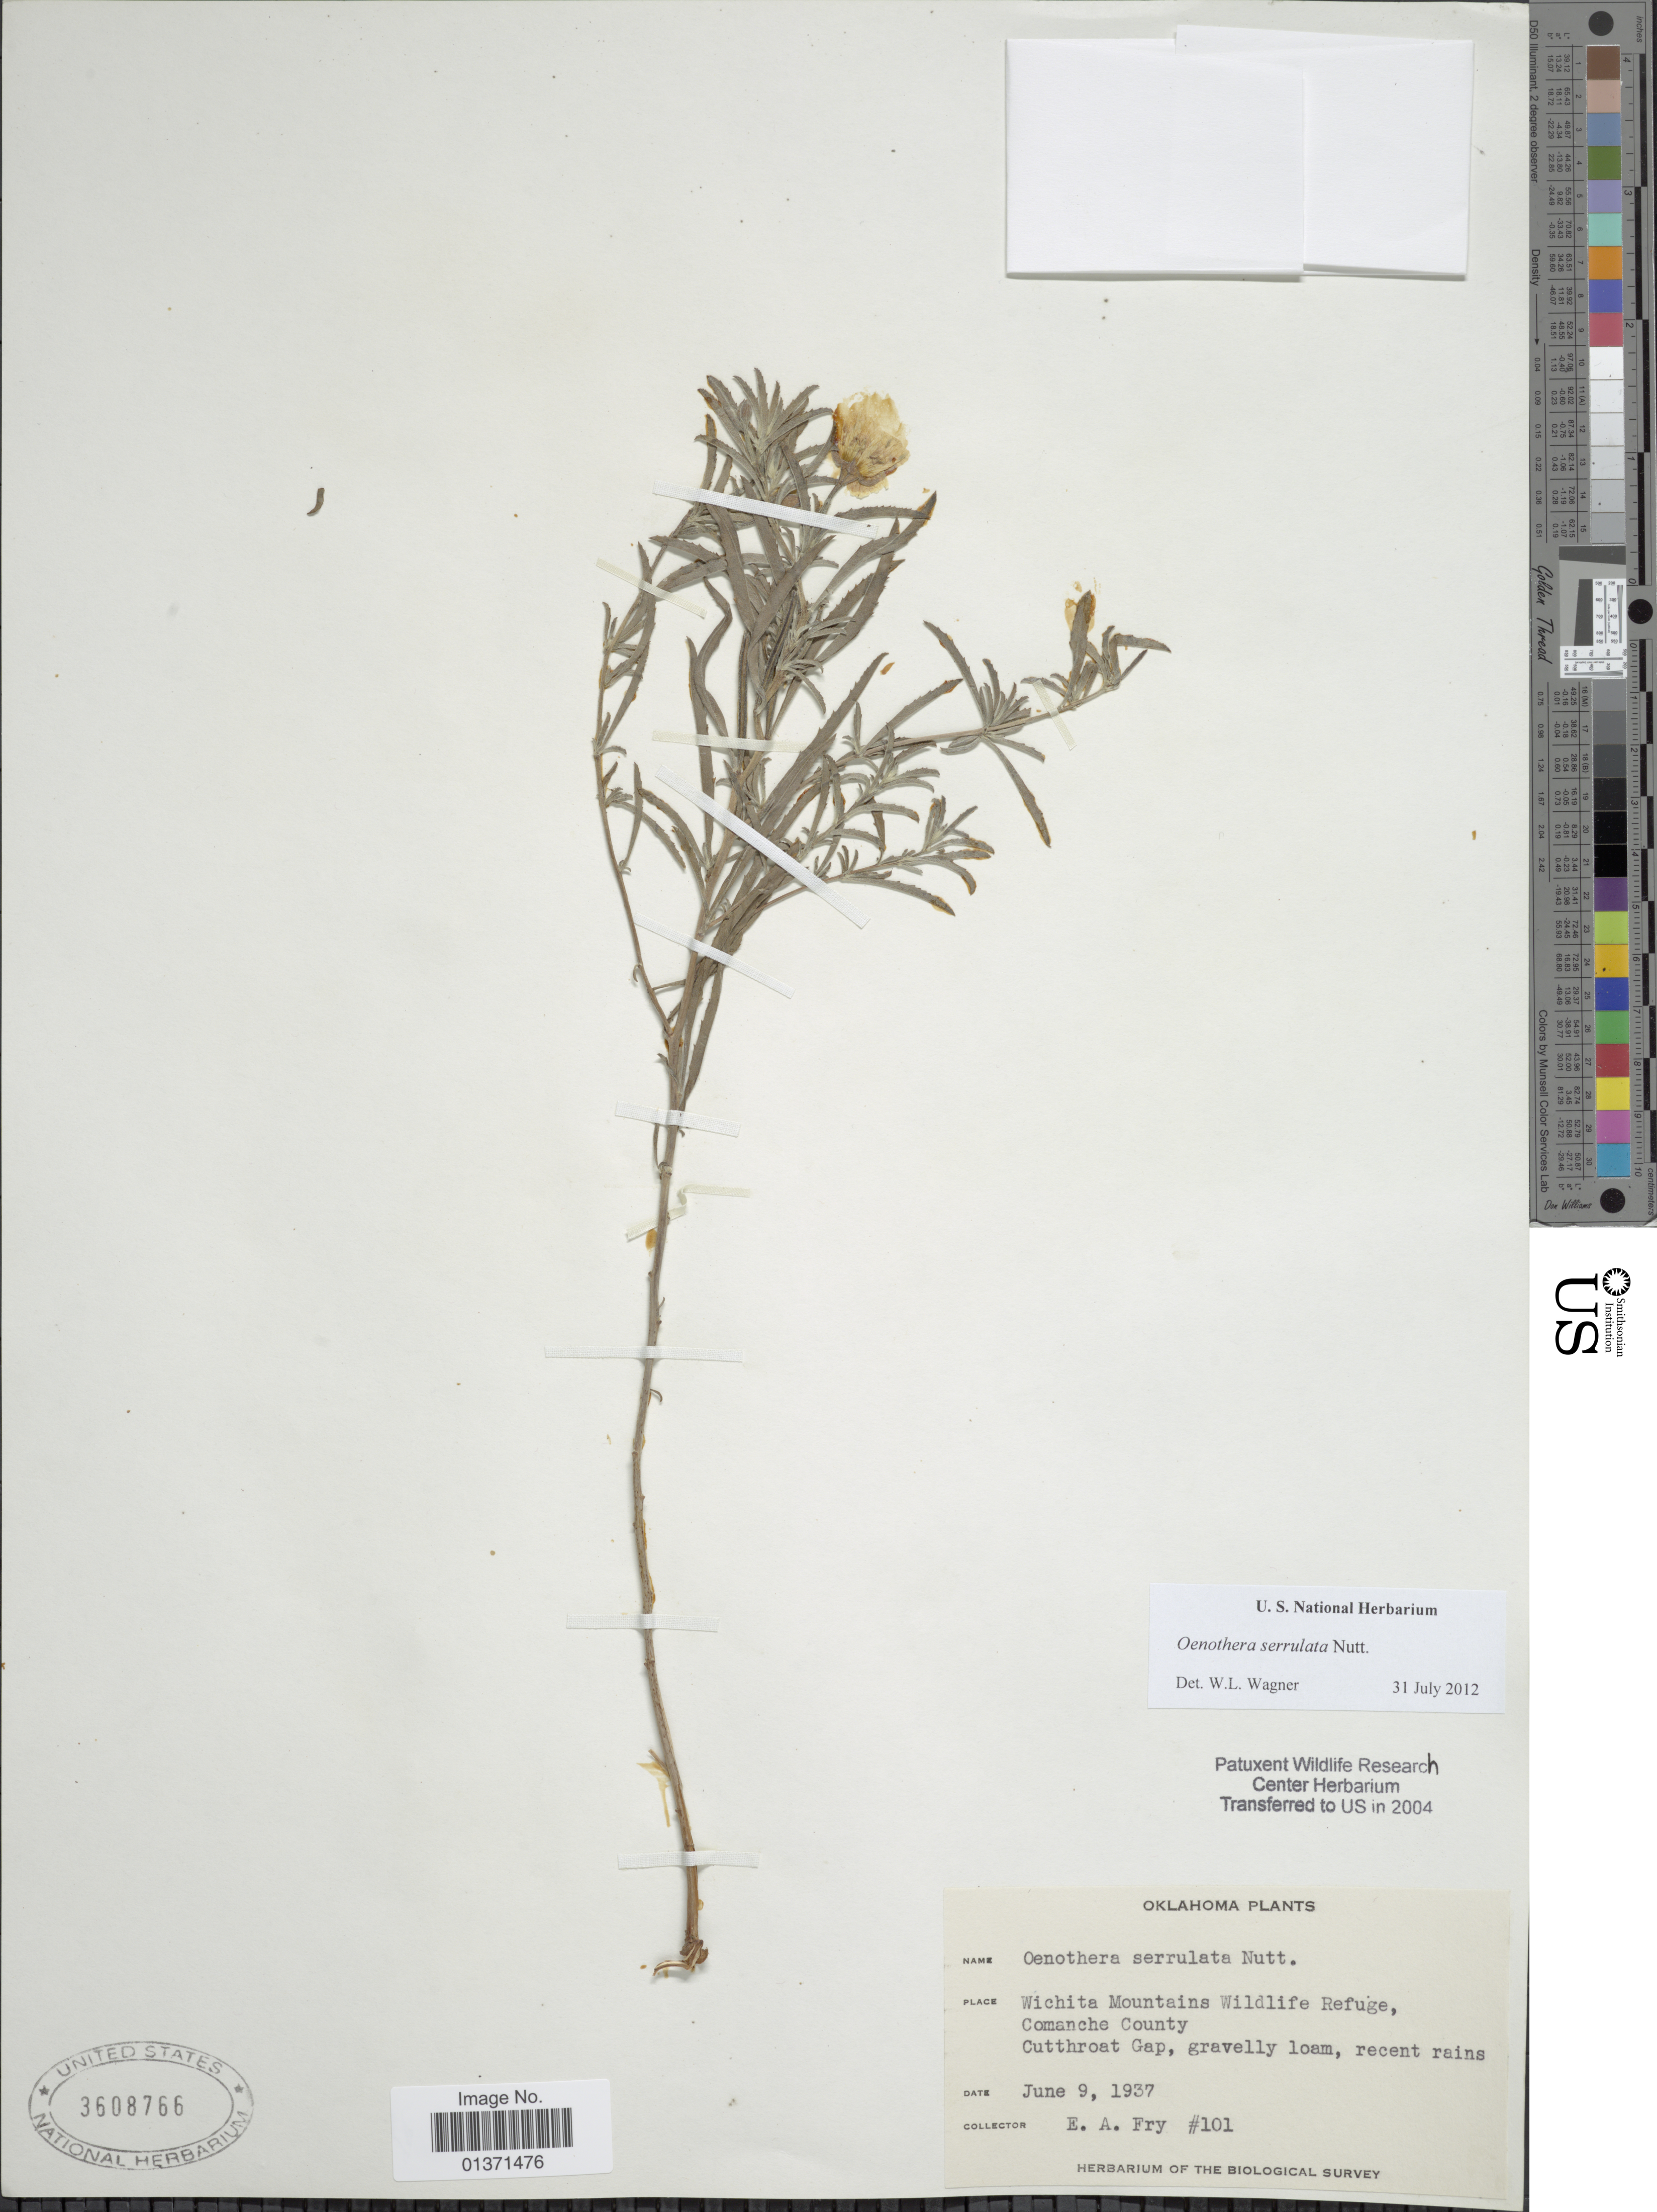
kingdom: Plantae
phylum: Tracheophyta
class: Magnoliopsida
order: Myrtales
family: Onagraceae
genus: Oenothera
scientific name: Oenothera serrulata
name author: Nutt.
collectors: E. Fry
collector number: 101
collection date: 1937-06-09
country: United States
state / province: Oklahoma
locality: Wichita Mountains Wildlife Refuge, Comanche County, Cutthroat Gap, gravelly loam, recent rains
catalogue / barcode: US 3608766